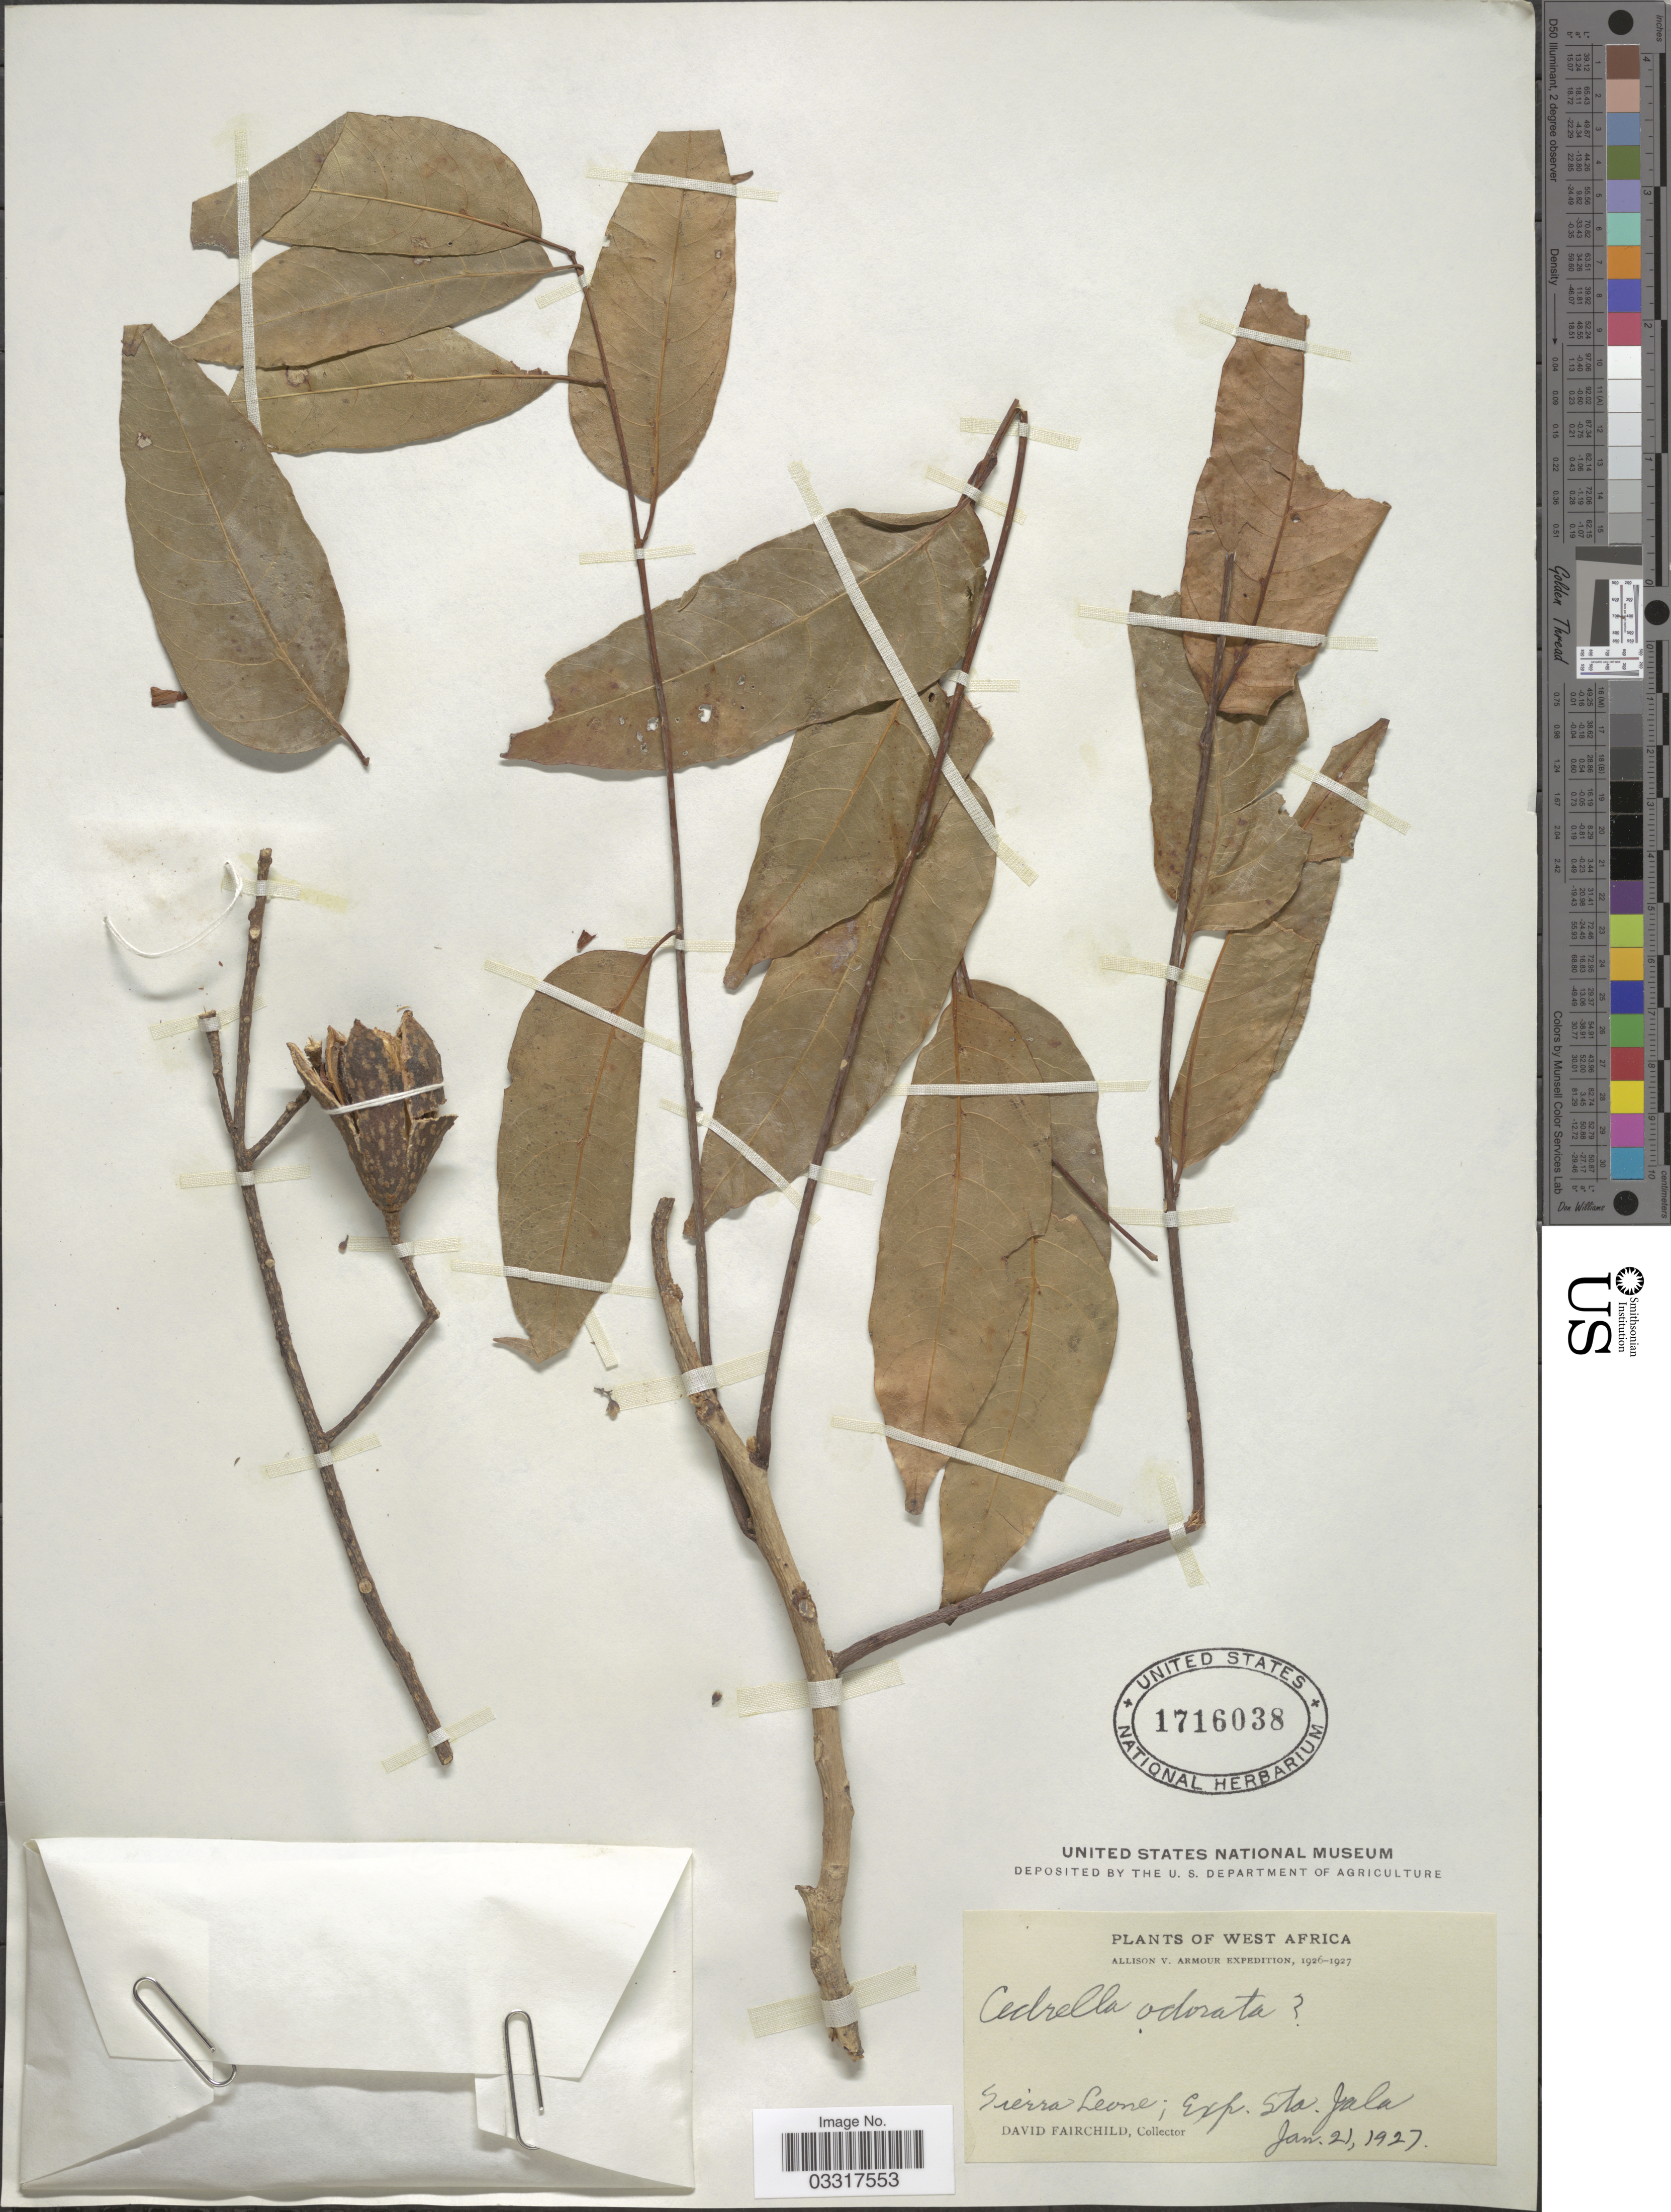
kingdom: Plantae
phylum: Tracheophyta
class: Magnoliopsida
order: Sapindales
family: Meliaceae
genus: Cedrela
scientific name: Cedrela odorata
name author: L.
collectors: D. Fairchild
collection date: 1927-01-21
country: Sierra Leone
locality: West Africa. Sierra Leone; Exp. Sta. Jala.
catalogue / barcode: US 1716038